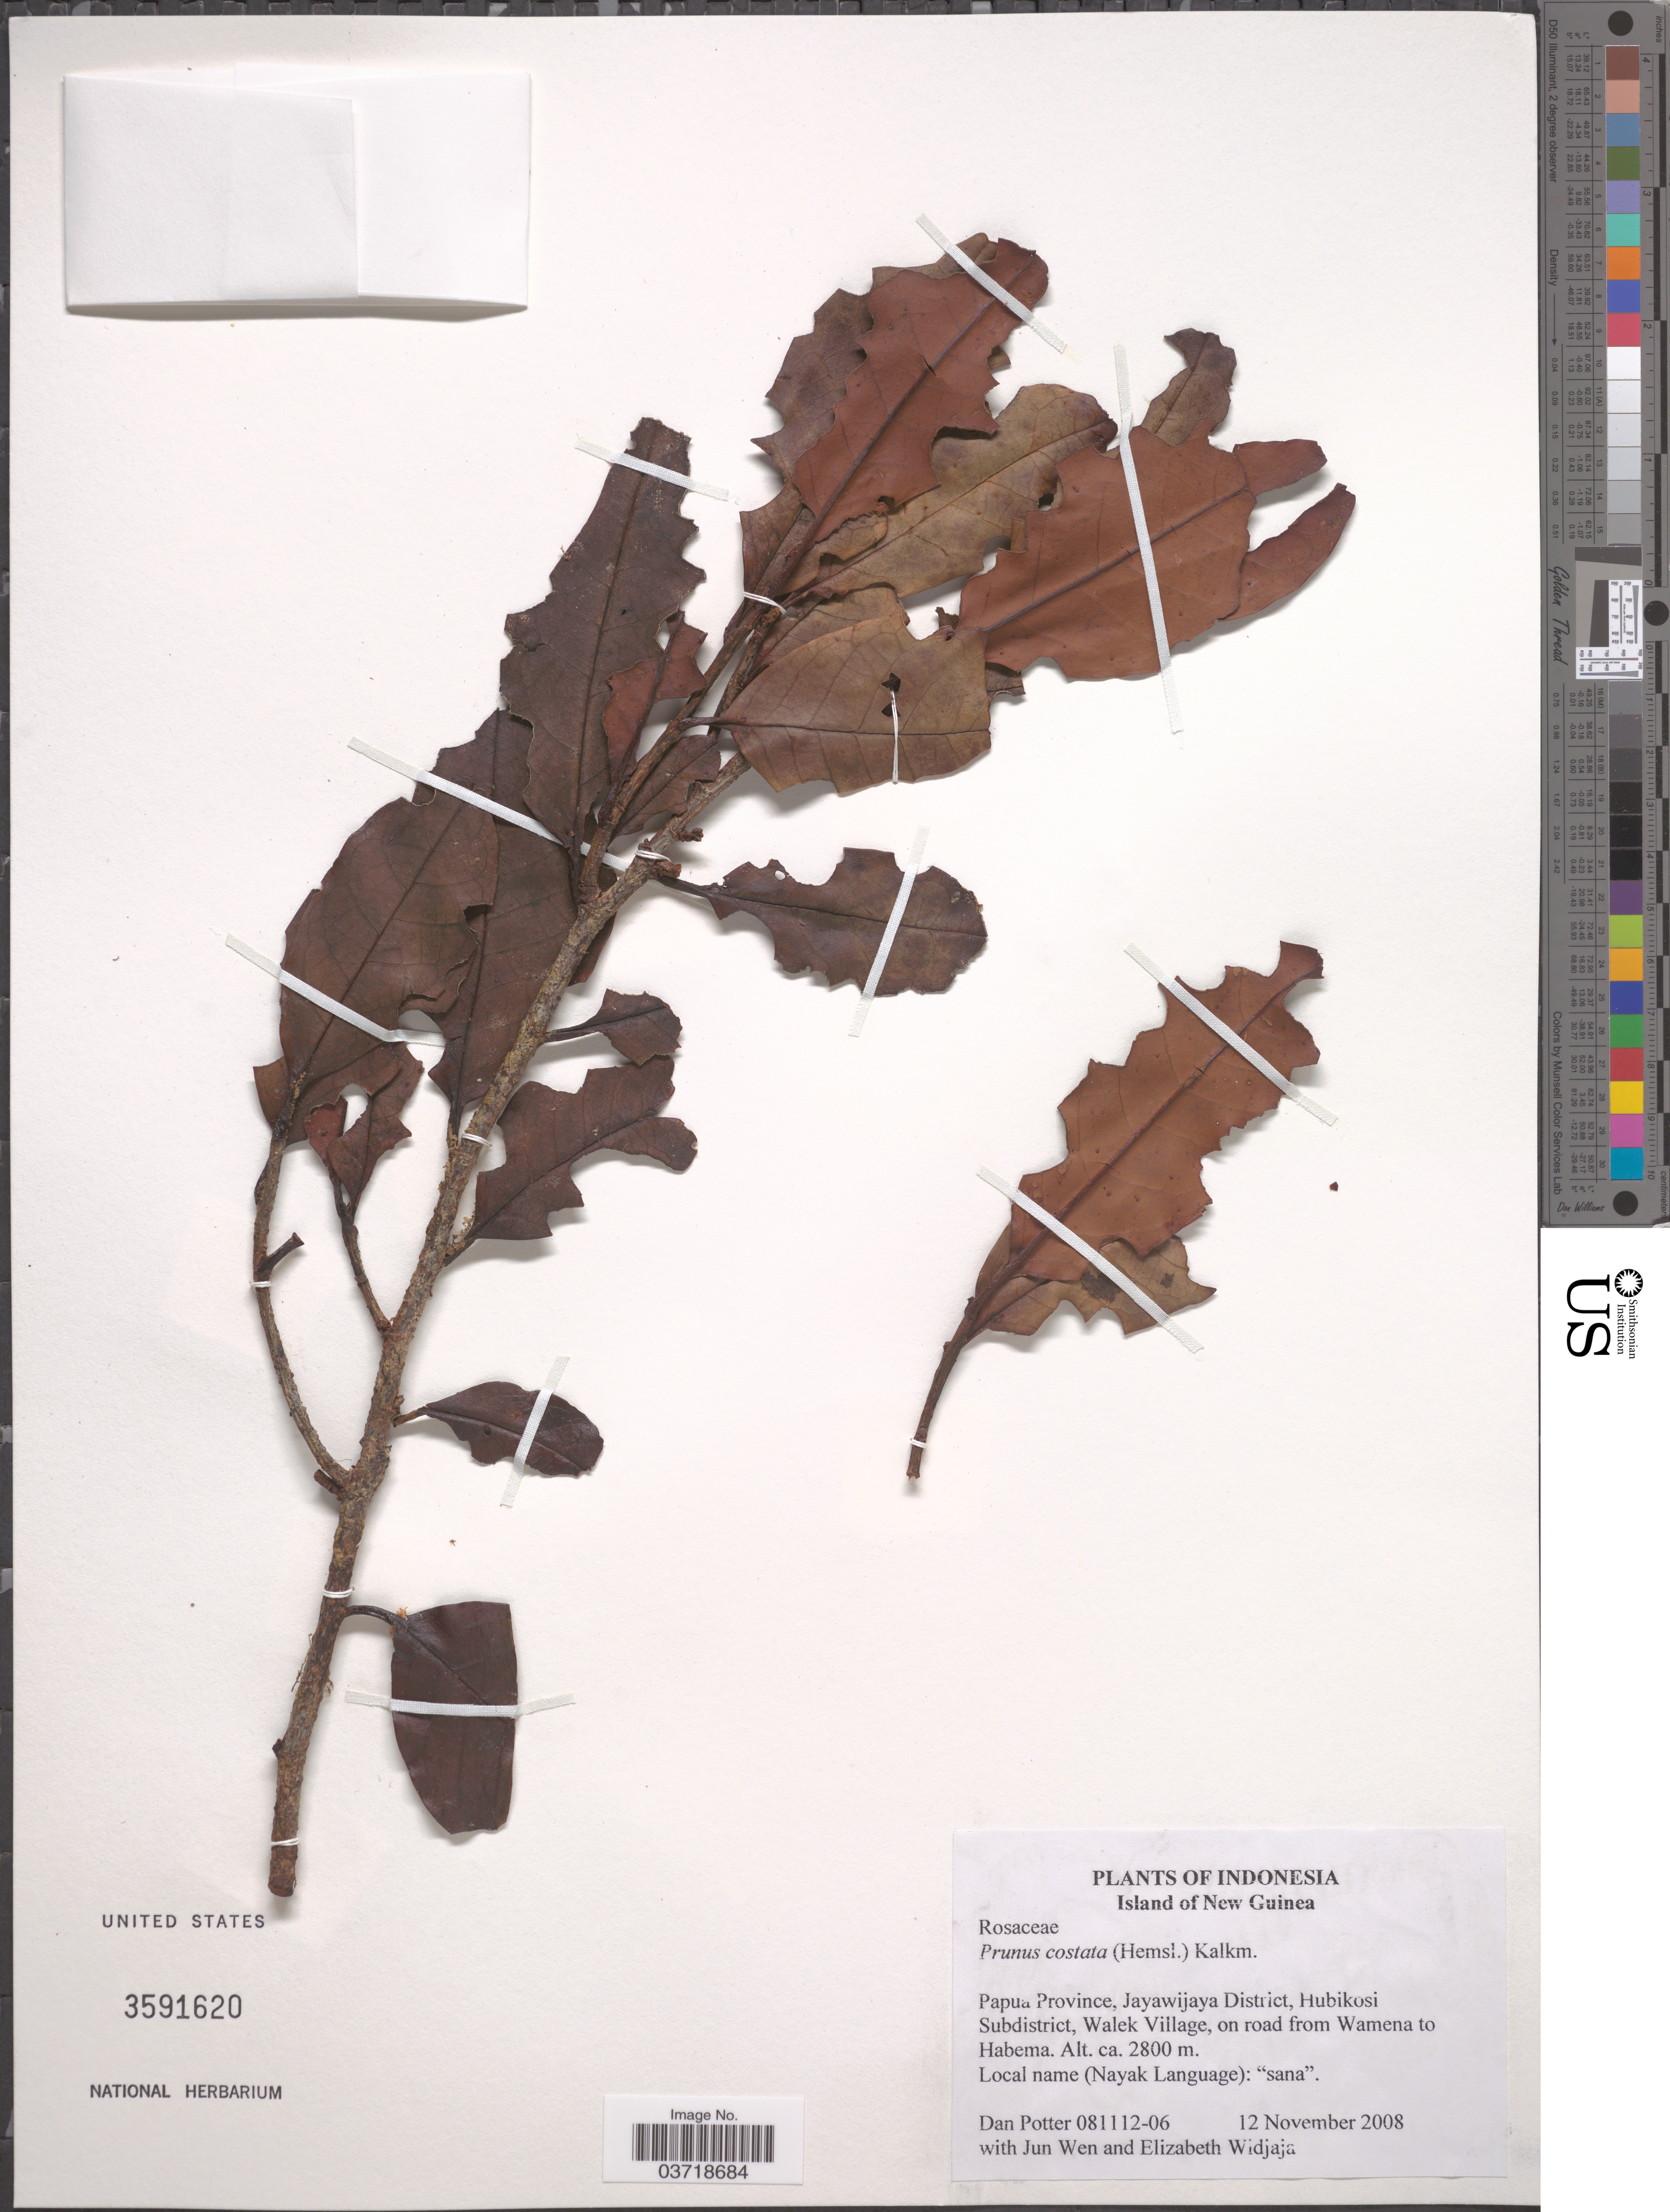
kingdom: Plantae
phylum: Tracheophyta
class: Magnoliopsida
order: Rosales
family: Rosaceae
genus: Prunus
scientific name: Prunus costata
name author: (Hemsl.) Kalkman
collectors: D. Potter, J. Wen & E. A. Widjaja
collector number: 081112-06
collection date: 2008-11-12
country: Indonesia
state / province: Papua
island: New Guinea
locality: Island of New Guinea. Jayawijaya District, Hubikosi Subdistrict, Walek Village, on road from Wamena to Habema.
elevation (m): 2800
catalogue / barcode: US 3591620